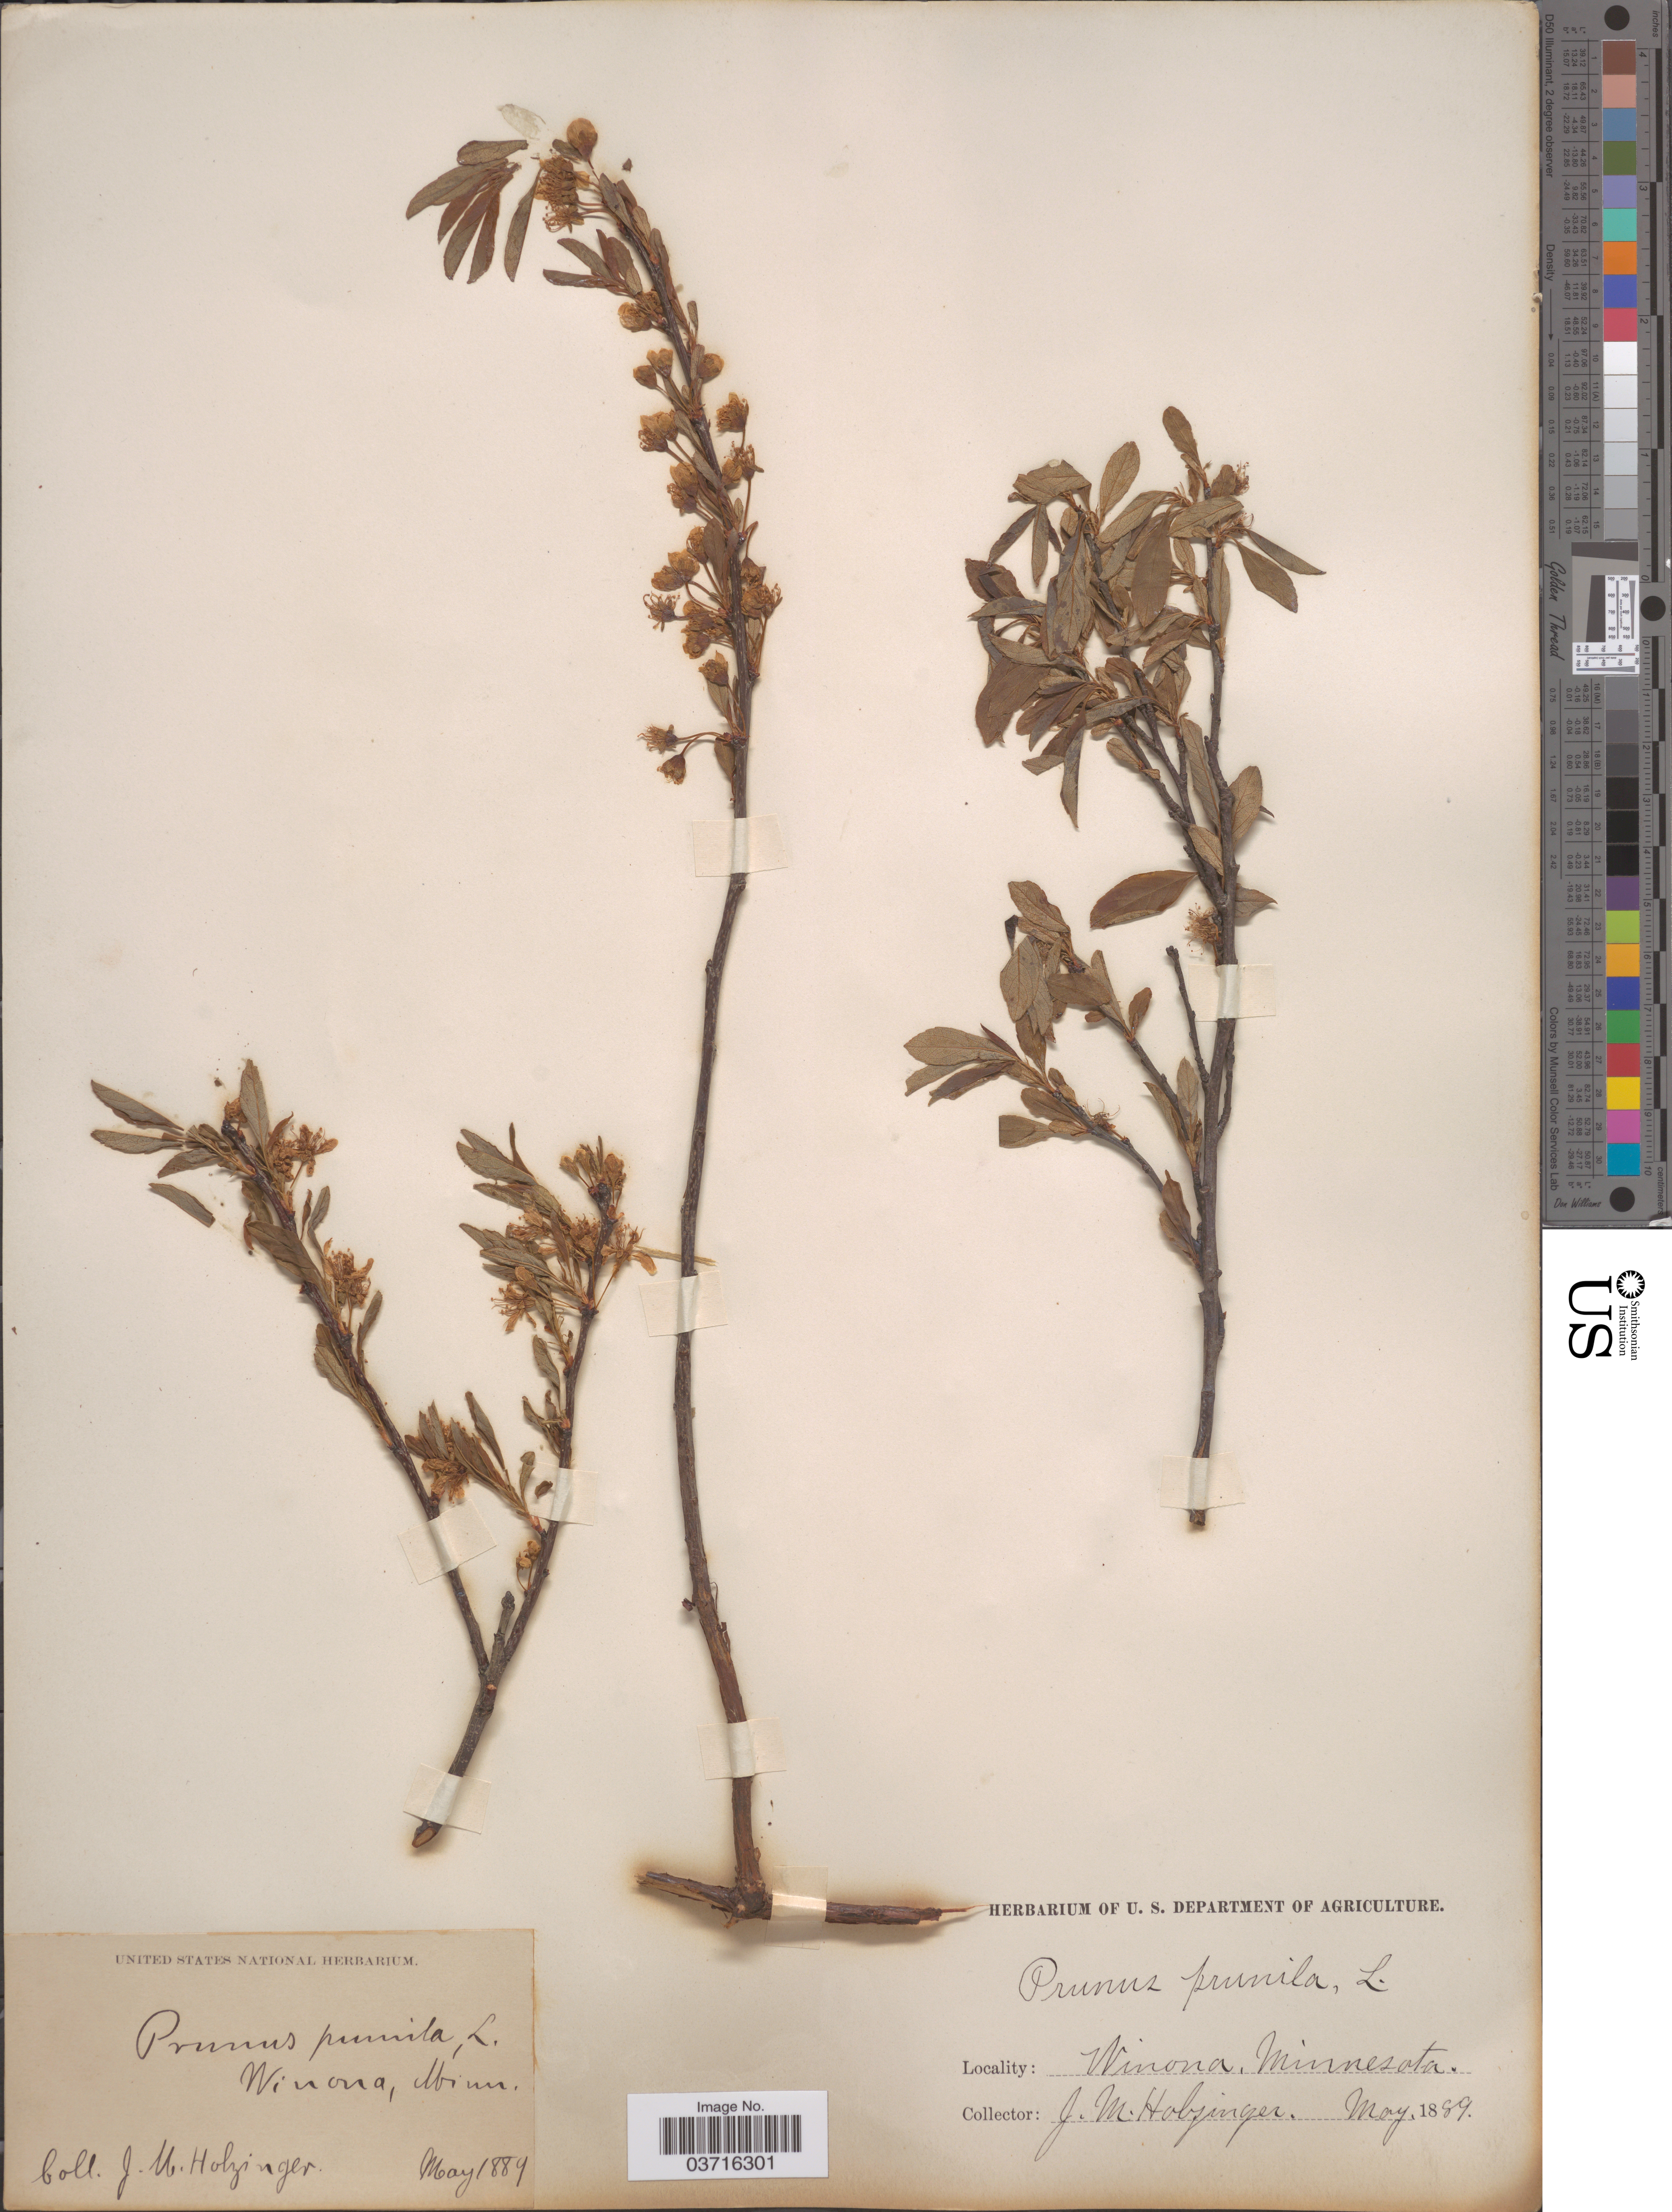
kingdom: Plantae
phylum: Tracheophyta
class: Magnoliopsida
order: Rosales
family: Rosaceae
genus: Prunus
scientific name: Prunus pumila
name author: L.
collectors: J. M. Holzinger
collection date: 1889-05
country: United States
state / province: Minnesota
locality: Winona.